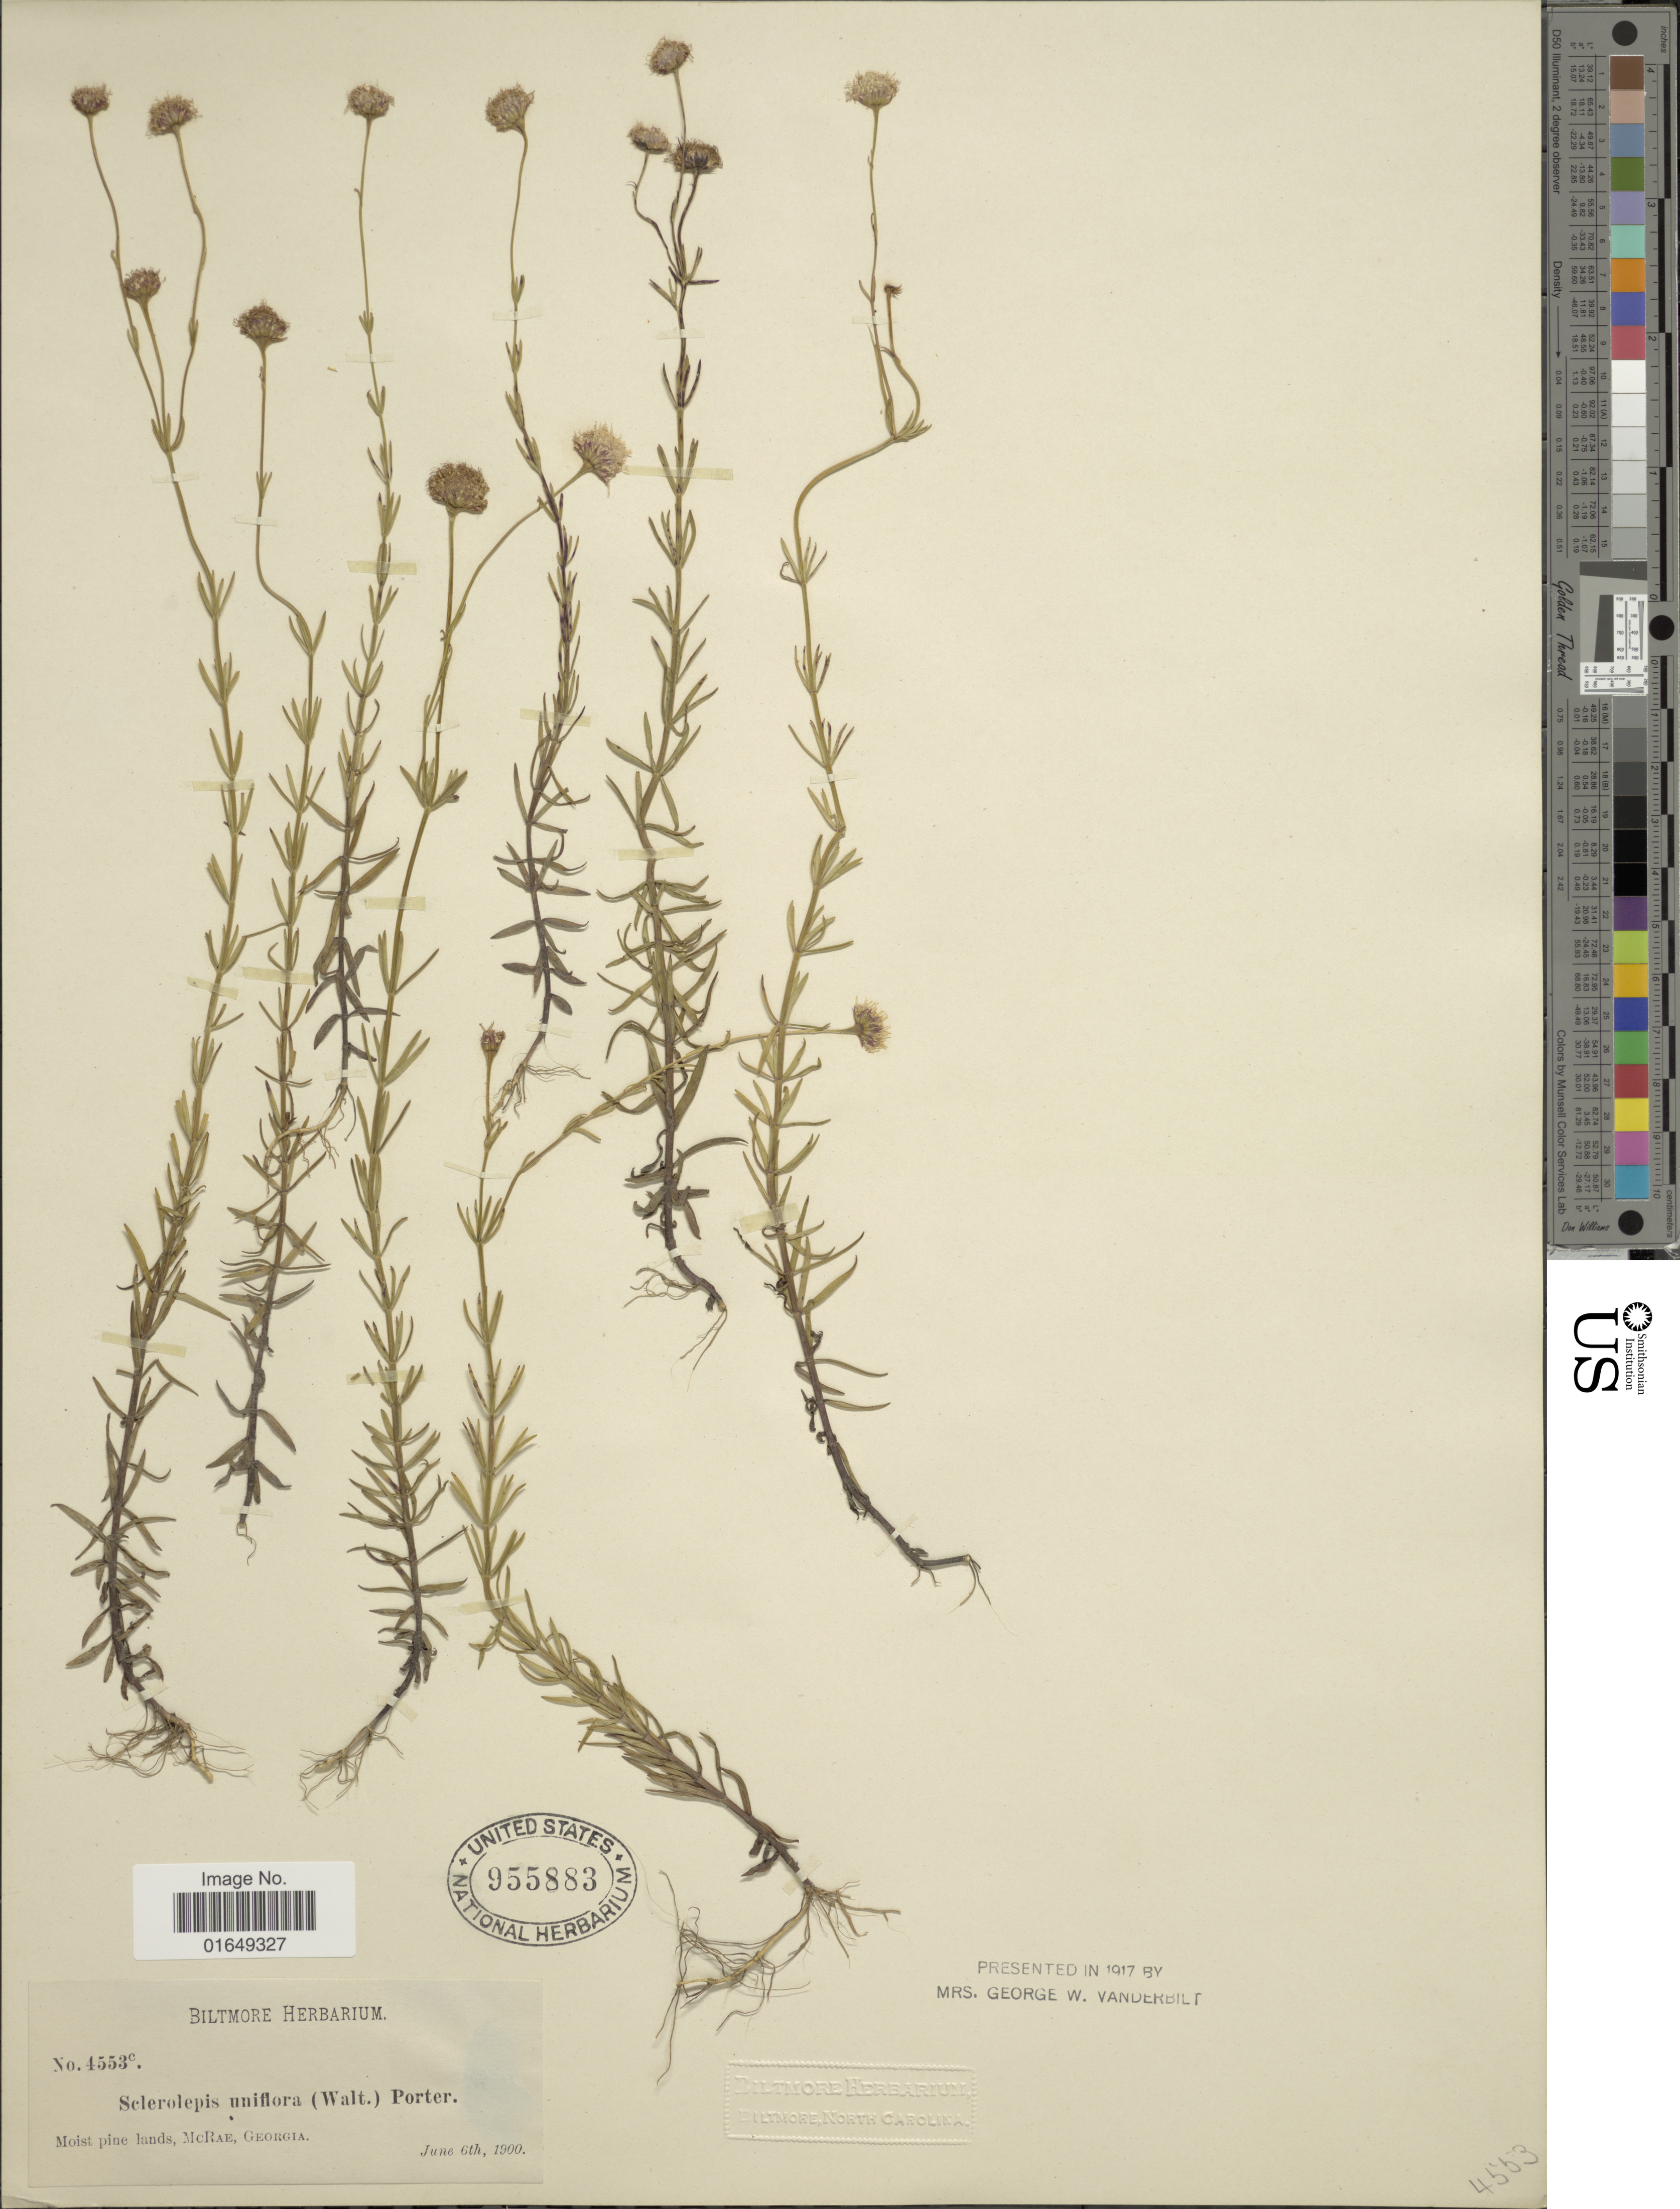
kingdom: Plantae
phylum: Tracheophyta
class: Magnoliopsida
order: Asterales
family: Asteraceae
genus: Sclerolepis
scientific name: Sclerolepis uniflora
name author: (Walter) Britton et al.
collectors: ex herb. Biltmore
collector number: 4553c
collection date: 1900-06-06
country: United States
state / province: Georgia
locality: Moist pine lands, McRae.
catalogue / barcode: US 955883